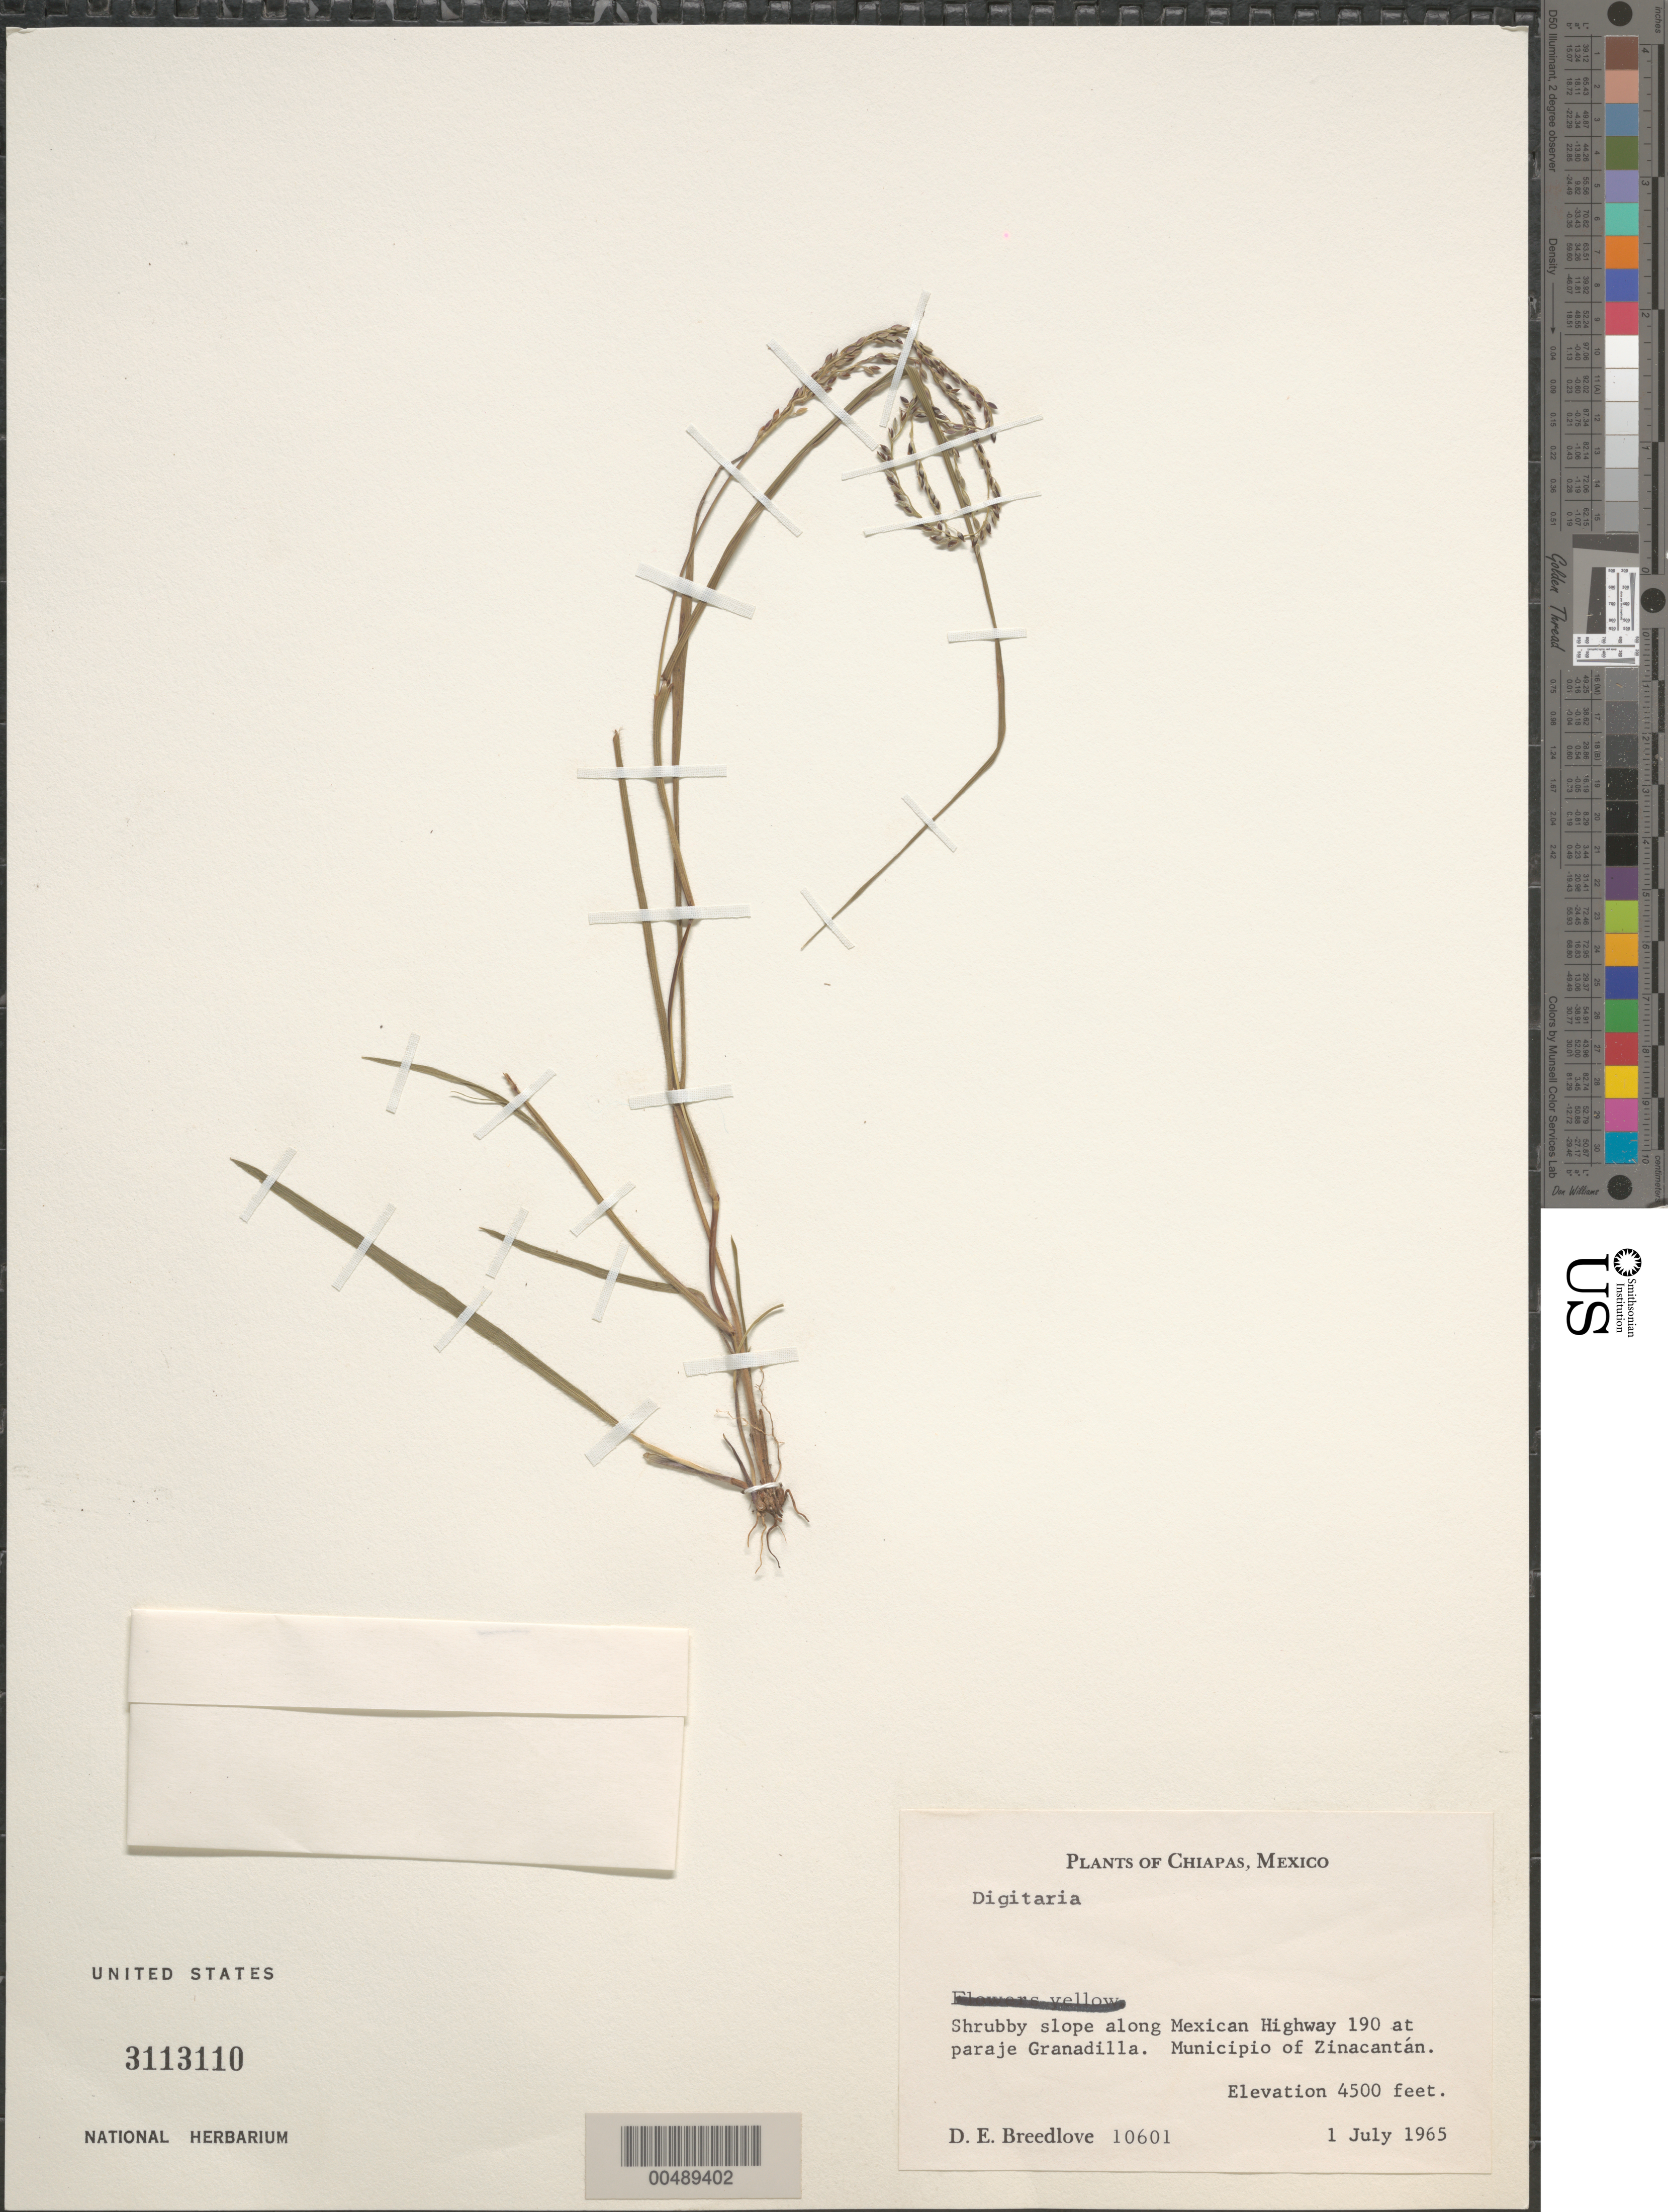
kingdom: Plantae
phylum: Tracheophyta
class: Liliopsida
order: Poales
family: Poaceae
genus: Digitaria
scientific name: Digitaria sp.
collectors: D. E. Breedlove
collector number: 10601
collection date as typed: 1 Jul 1965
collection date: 1965-07-01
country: Mexico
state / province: Chiapas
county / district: Zinacantán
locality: Along Mexican Hwy 190 at paraje Granadilla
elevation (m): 1372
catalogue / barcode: US 3113110